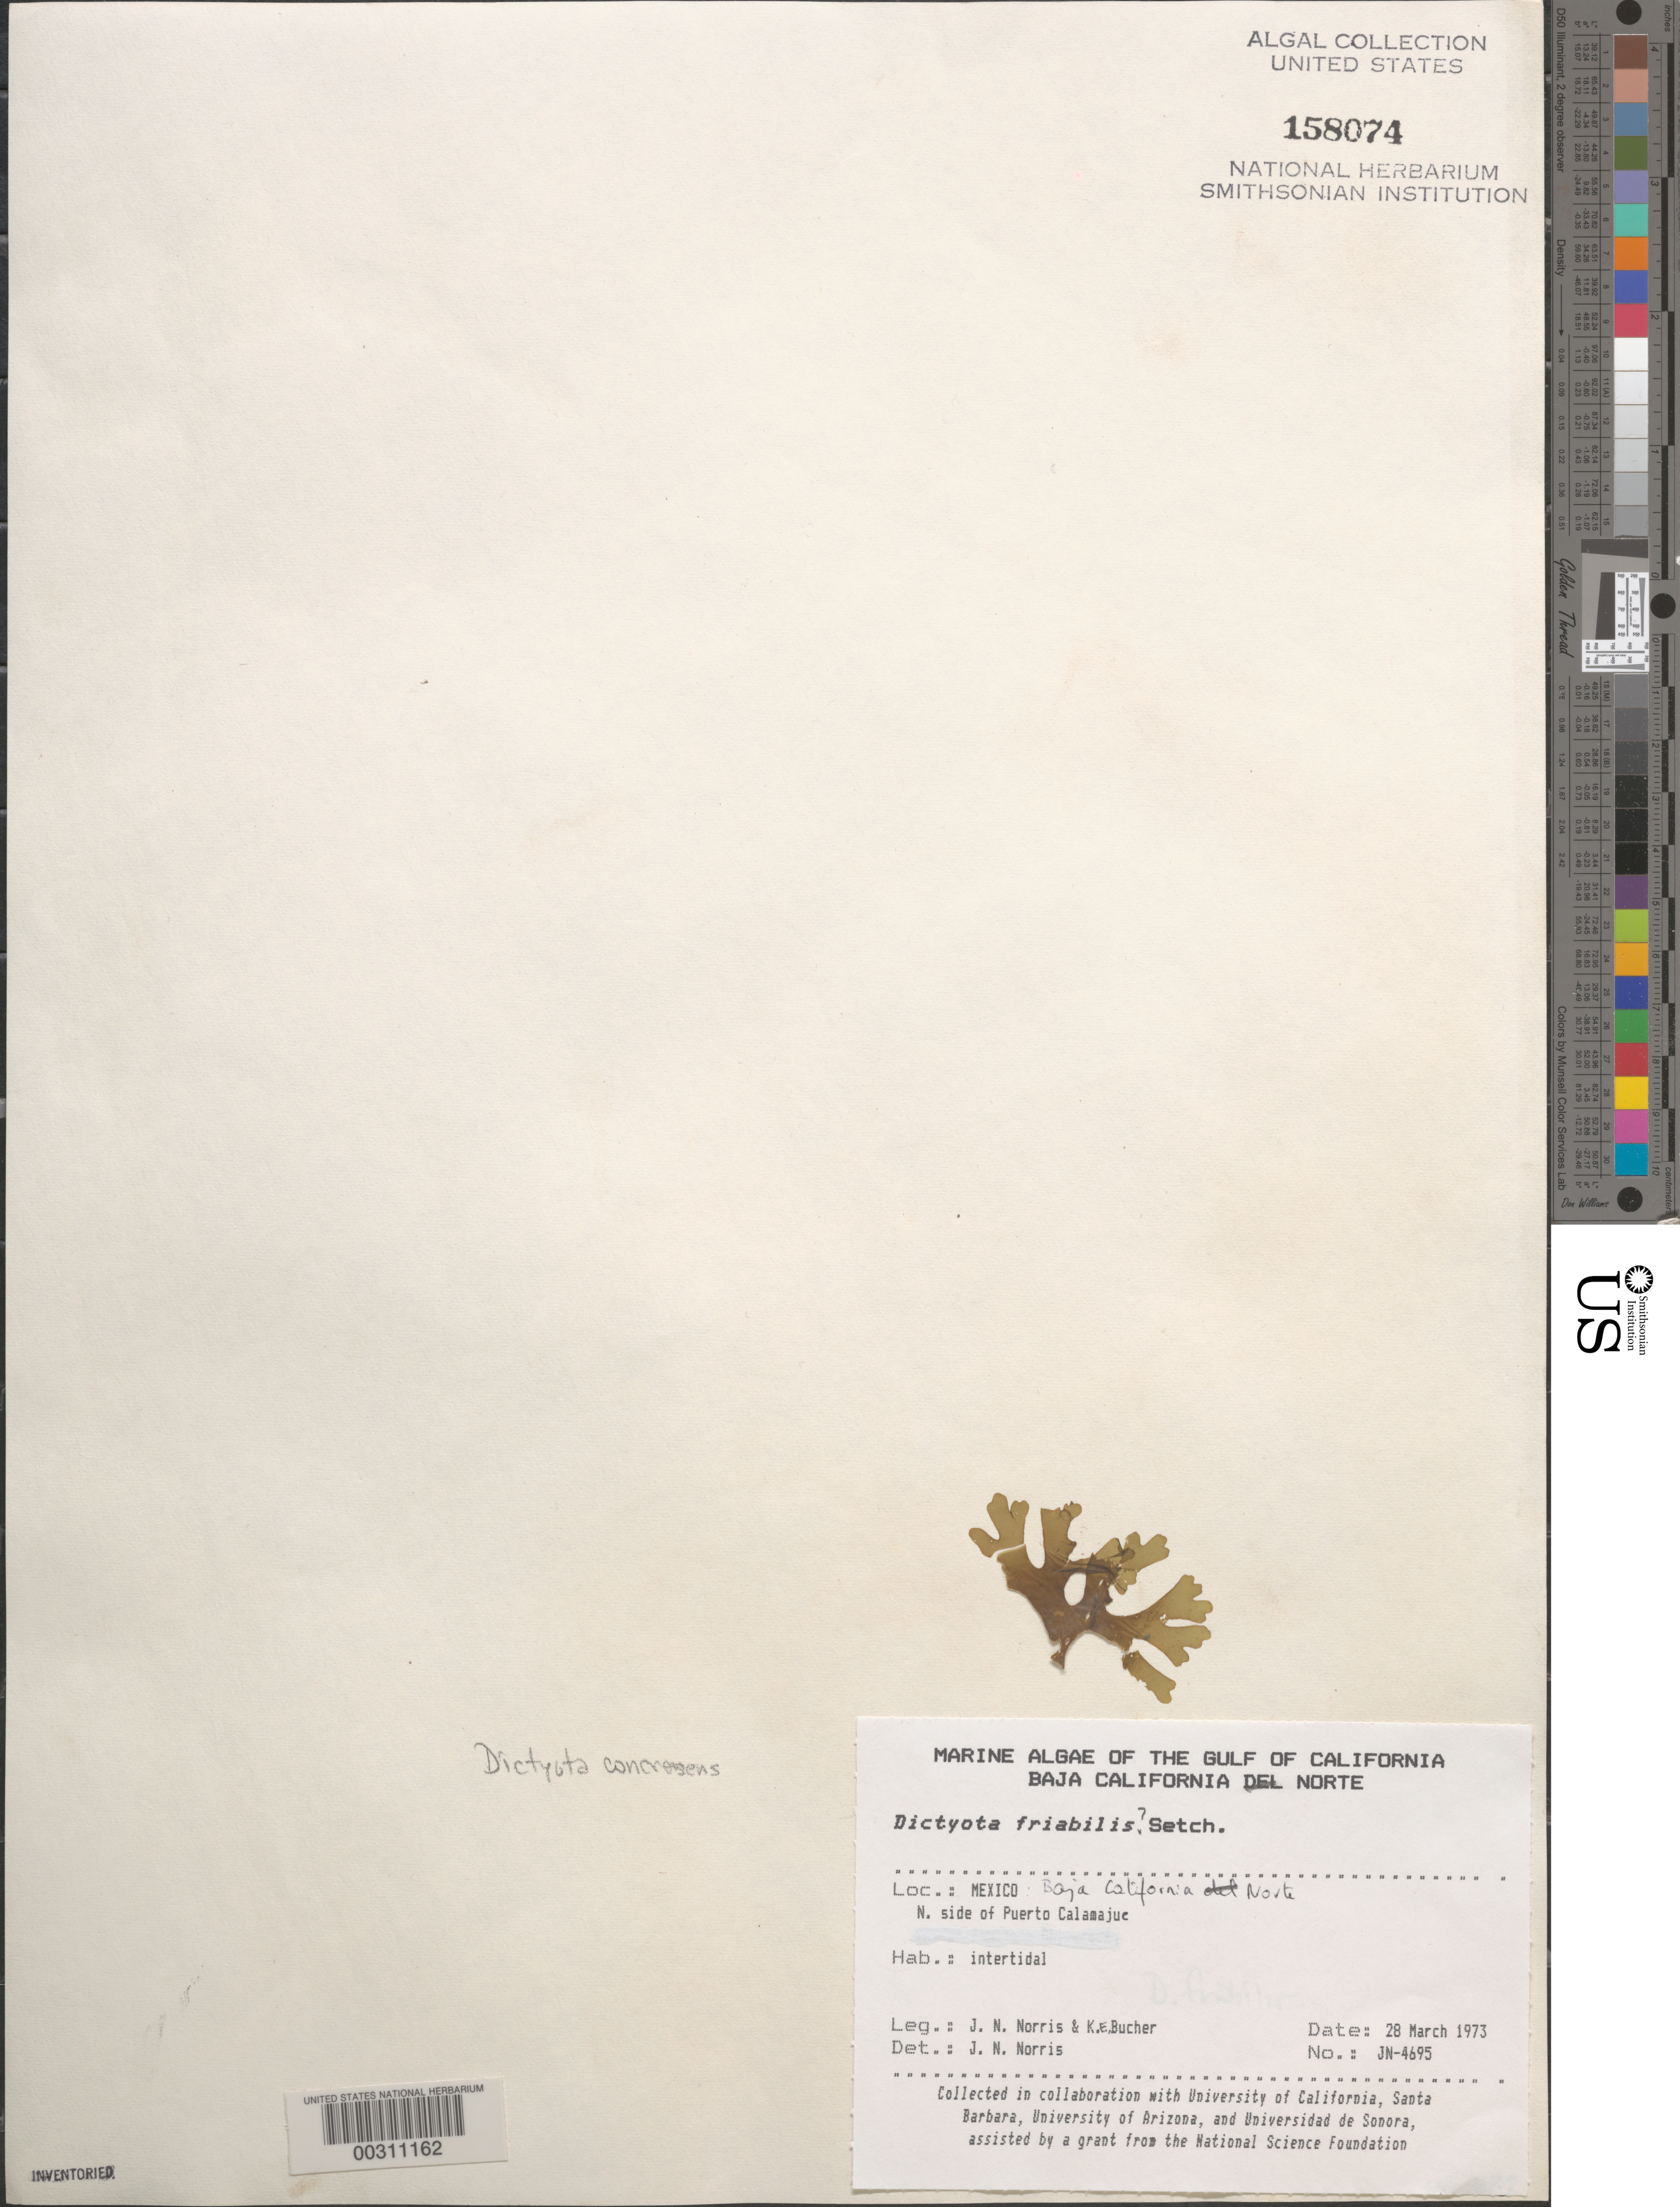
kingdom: Chromista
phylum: Ochrophyta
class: Phaeophyceae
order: Dictyotales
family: Dictyotaceae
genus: Dictyota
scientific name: Dictyota friabilis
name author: Setch.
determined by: Norris, James N.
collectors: J. N. Norris & K. E. Bucher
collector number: JN-4695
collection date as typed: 28 Mar 1973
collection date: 1973-03-28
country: Mexico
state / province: Baja California Norte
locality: Puerto Calamajue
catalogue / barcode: US 158074